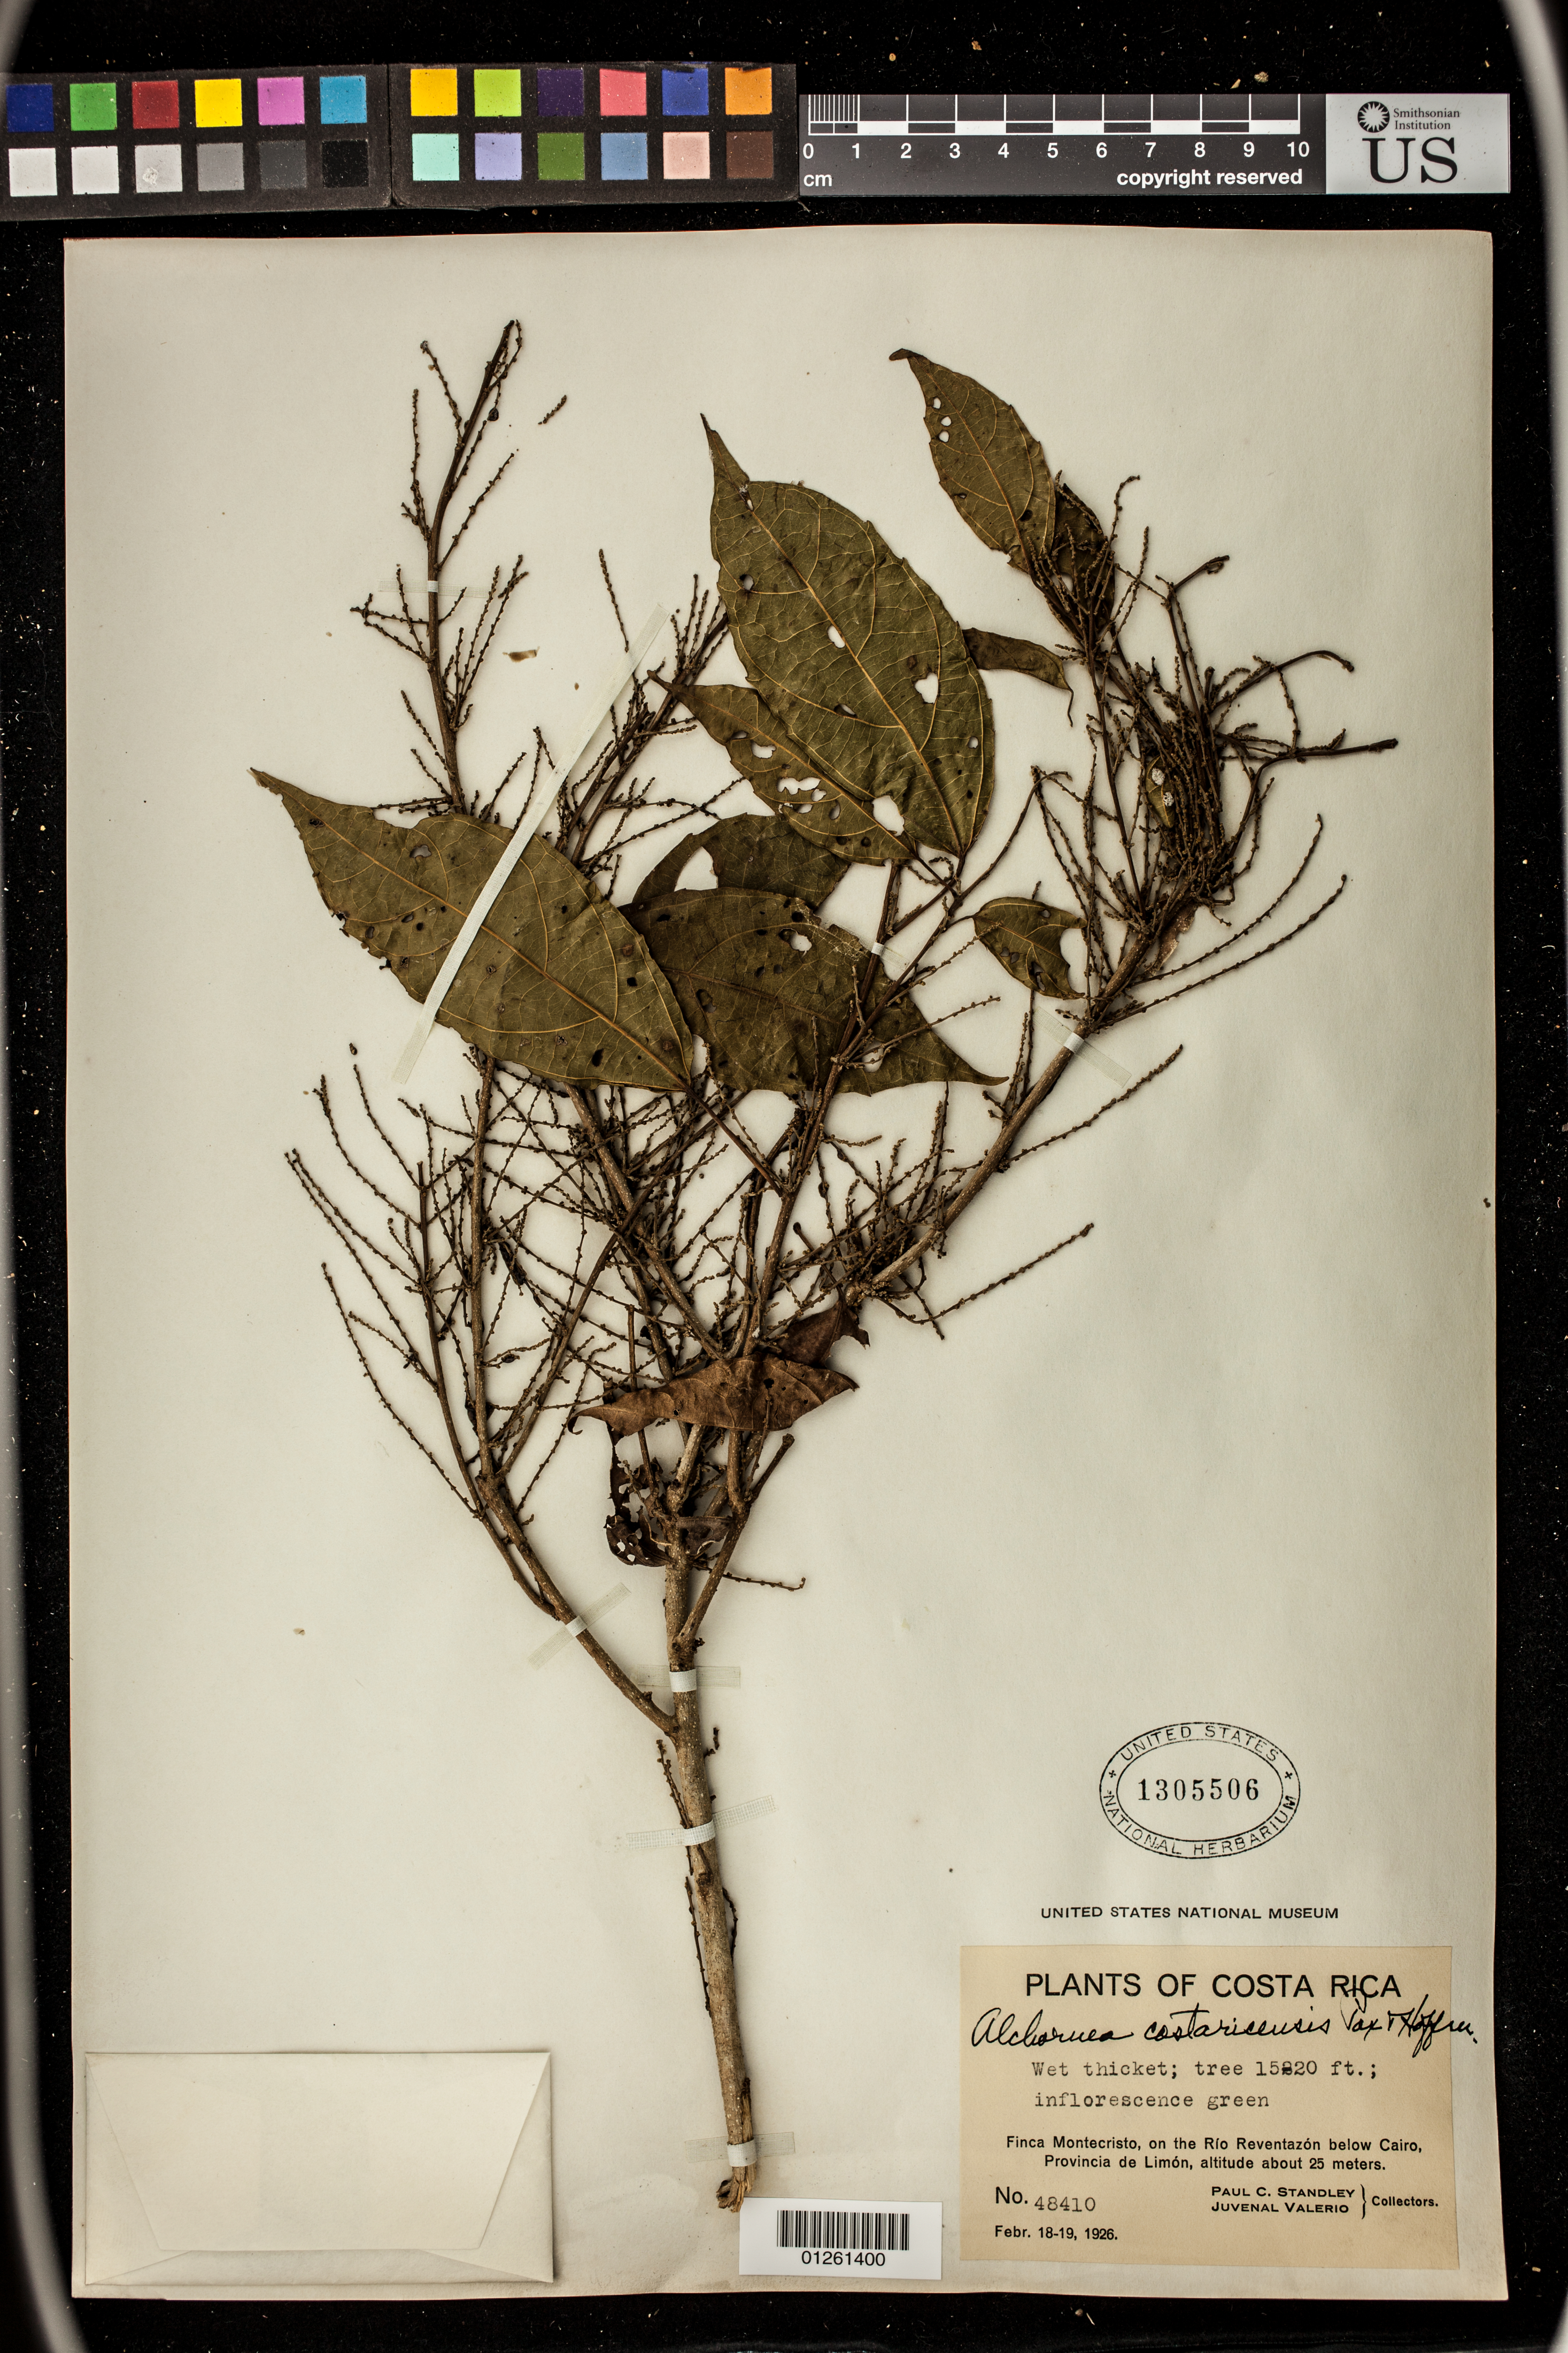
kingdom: Plantae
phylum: Tracheophyta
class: Magnoliopsida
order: Malpighiales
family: Euphorbiaceae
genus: Alchornea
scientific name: Alchornea costaricensis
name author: Pax & K. Hoffm. in Engl.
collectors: P. C. Standley & J. Valerio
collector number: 48410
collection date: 1926-02-18/1926-02-19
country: Costa Rica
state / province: Limon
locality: Finca Montecrist, on the Rio Reventazon below Cairo.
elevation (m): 25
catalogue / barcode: US 1305506